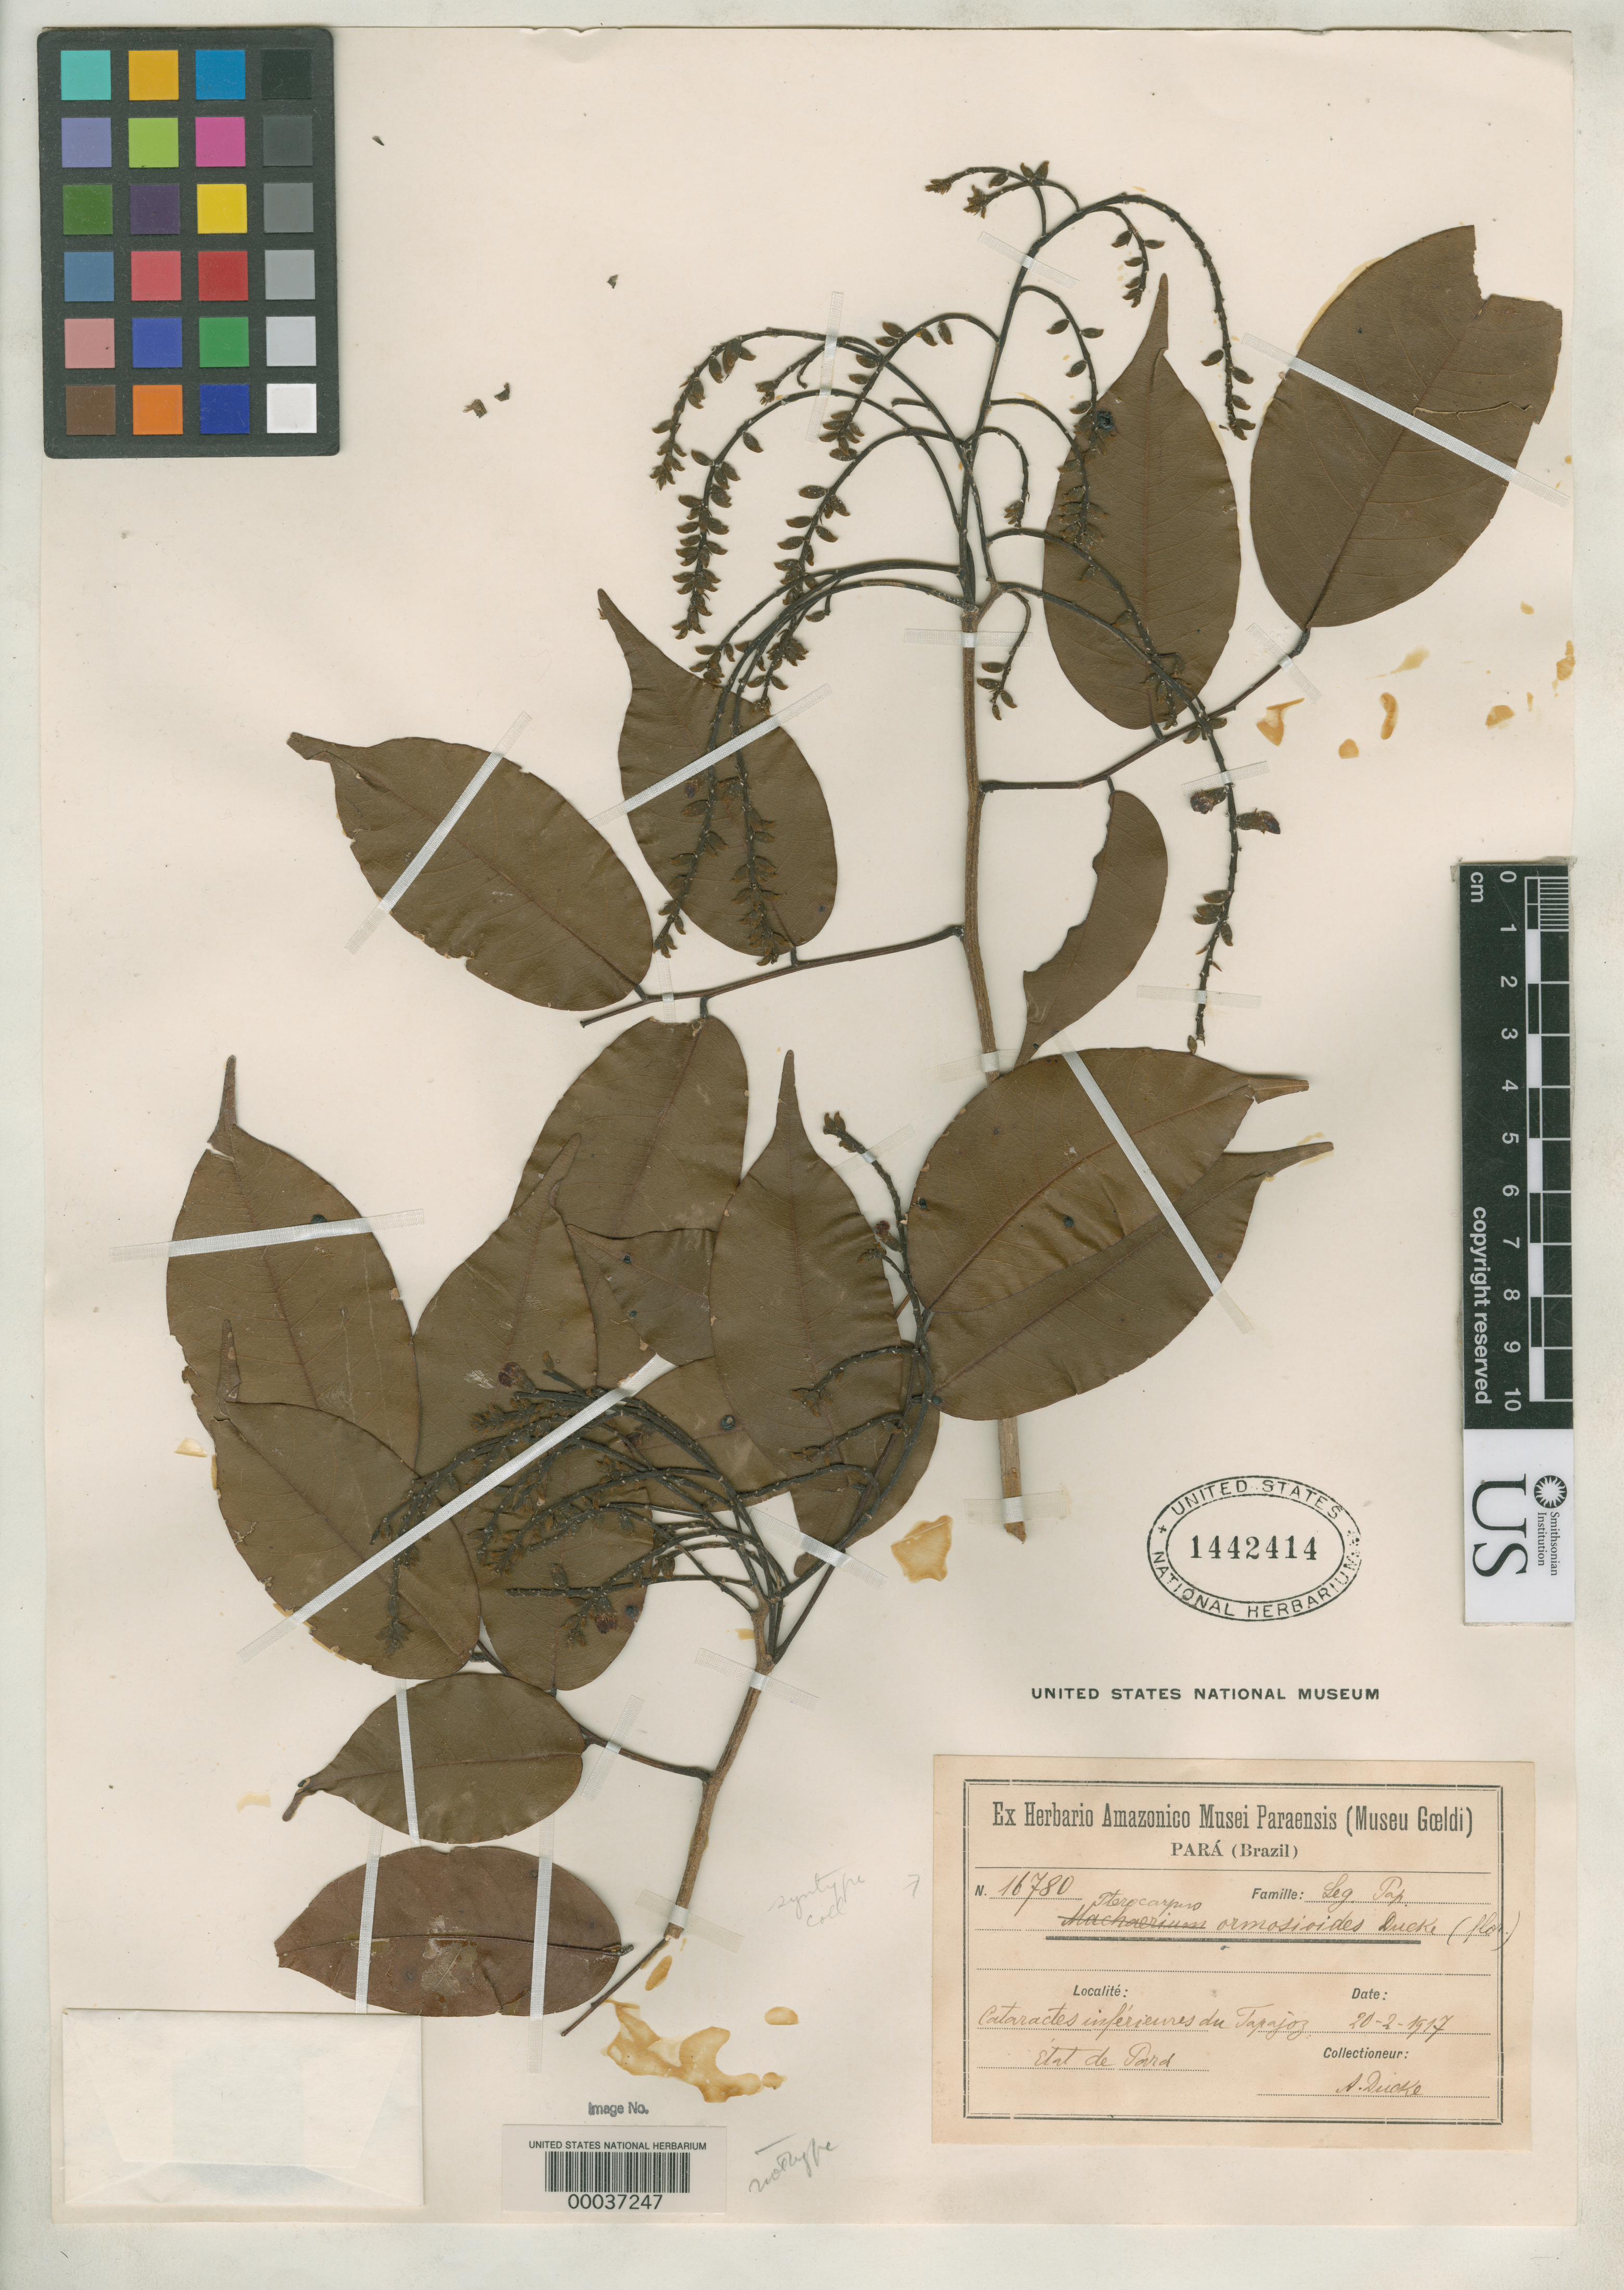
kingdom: Plantae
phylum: Tracheophyta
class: Magnoliopsida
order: Fabales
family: Fabaceae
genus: Pterocarpus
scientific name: Pterocarpus ormosioides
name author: Ducke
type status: Syntype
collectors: A. Ducke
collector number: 16780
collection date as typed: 20 Feb 1917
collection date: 1917-02-20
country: Brazil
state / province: Pará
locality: Near Perquito.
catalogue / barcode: US 1442414